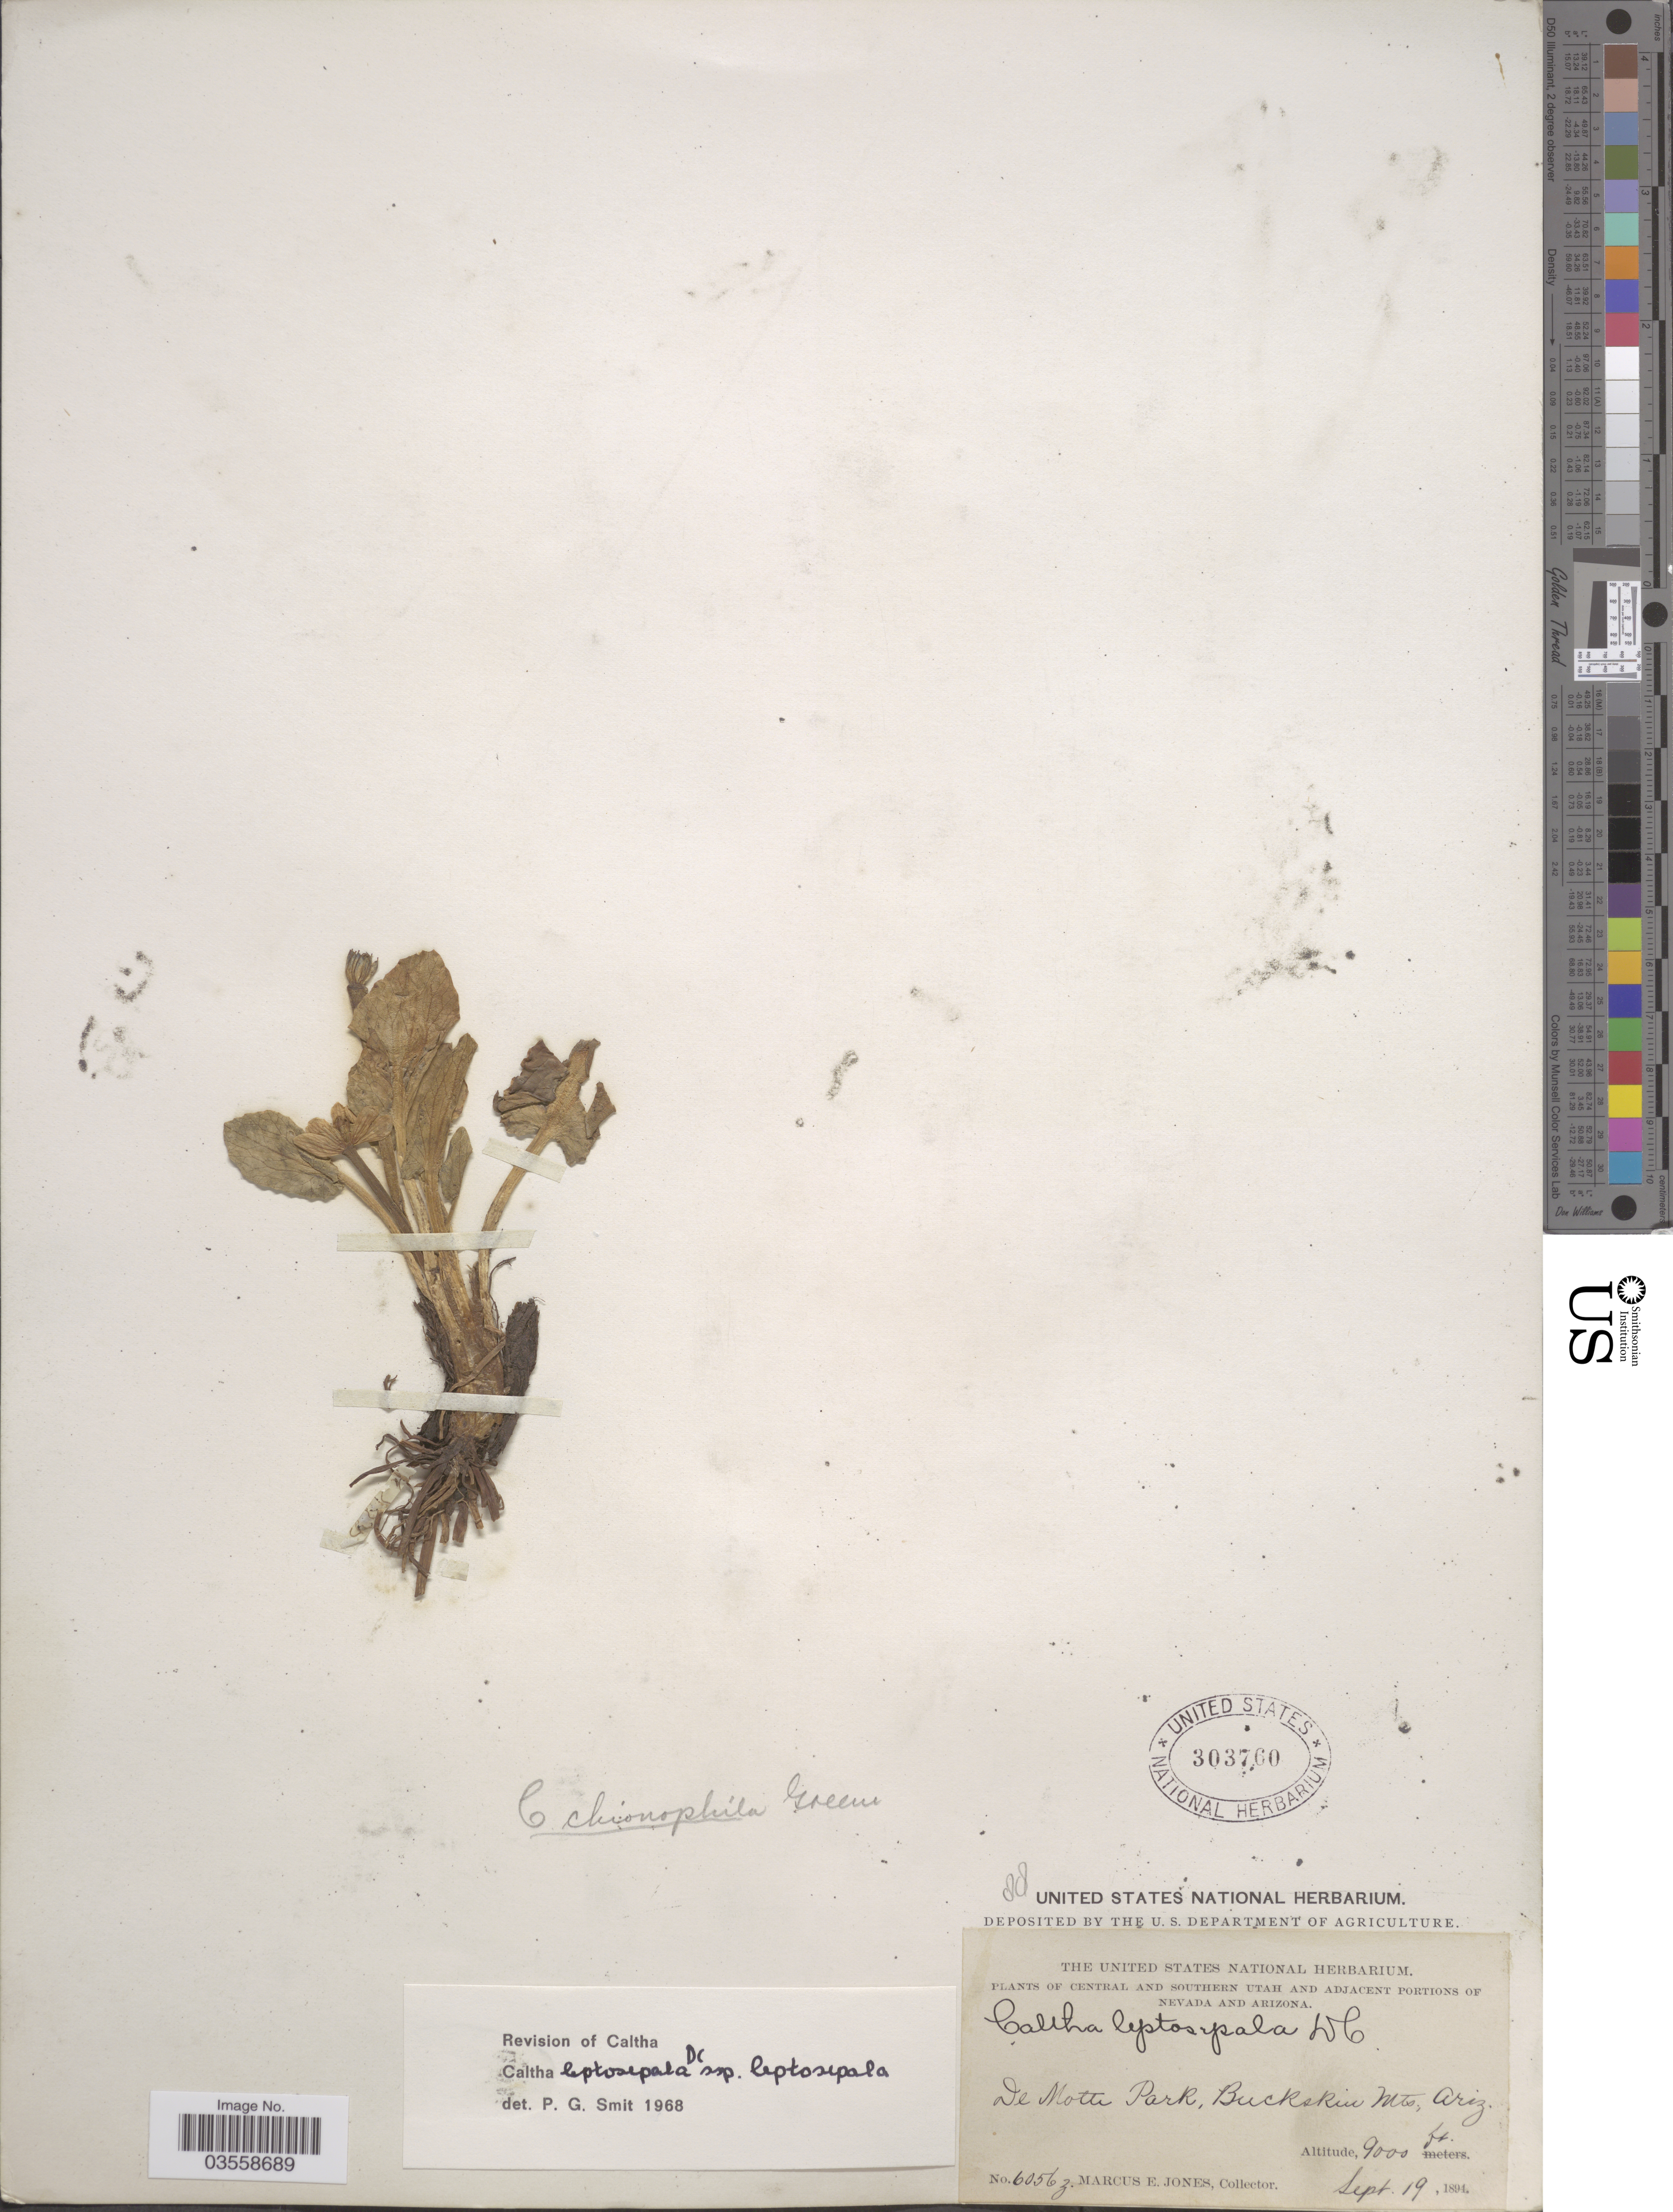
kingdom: Plantae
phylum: Tracheophyta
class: Magnoliopsida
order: Ranunculales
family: Ranunculaceae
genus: Caltha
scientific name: Caltha leptosepala subsp. leptosepala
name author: DC.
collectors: M. E. Jones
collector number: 6056z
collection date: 1894-09-19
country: United States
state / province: Arizona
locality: De Motte Park, Buckskin Mts.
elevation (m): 2743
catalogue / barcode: US 303760